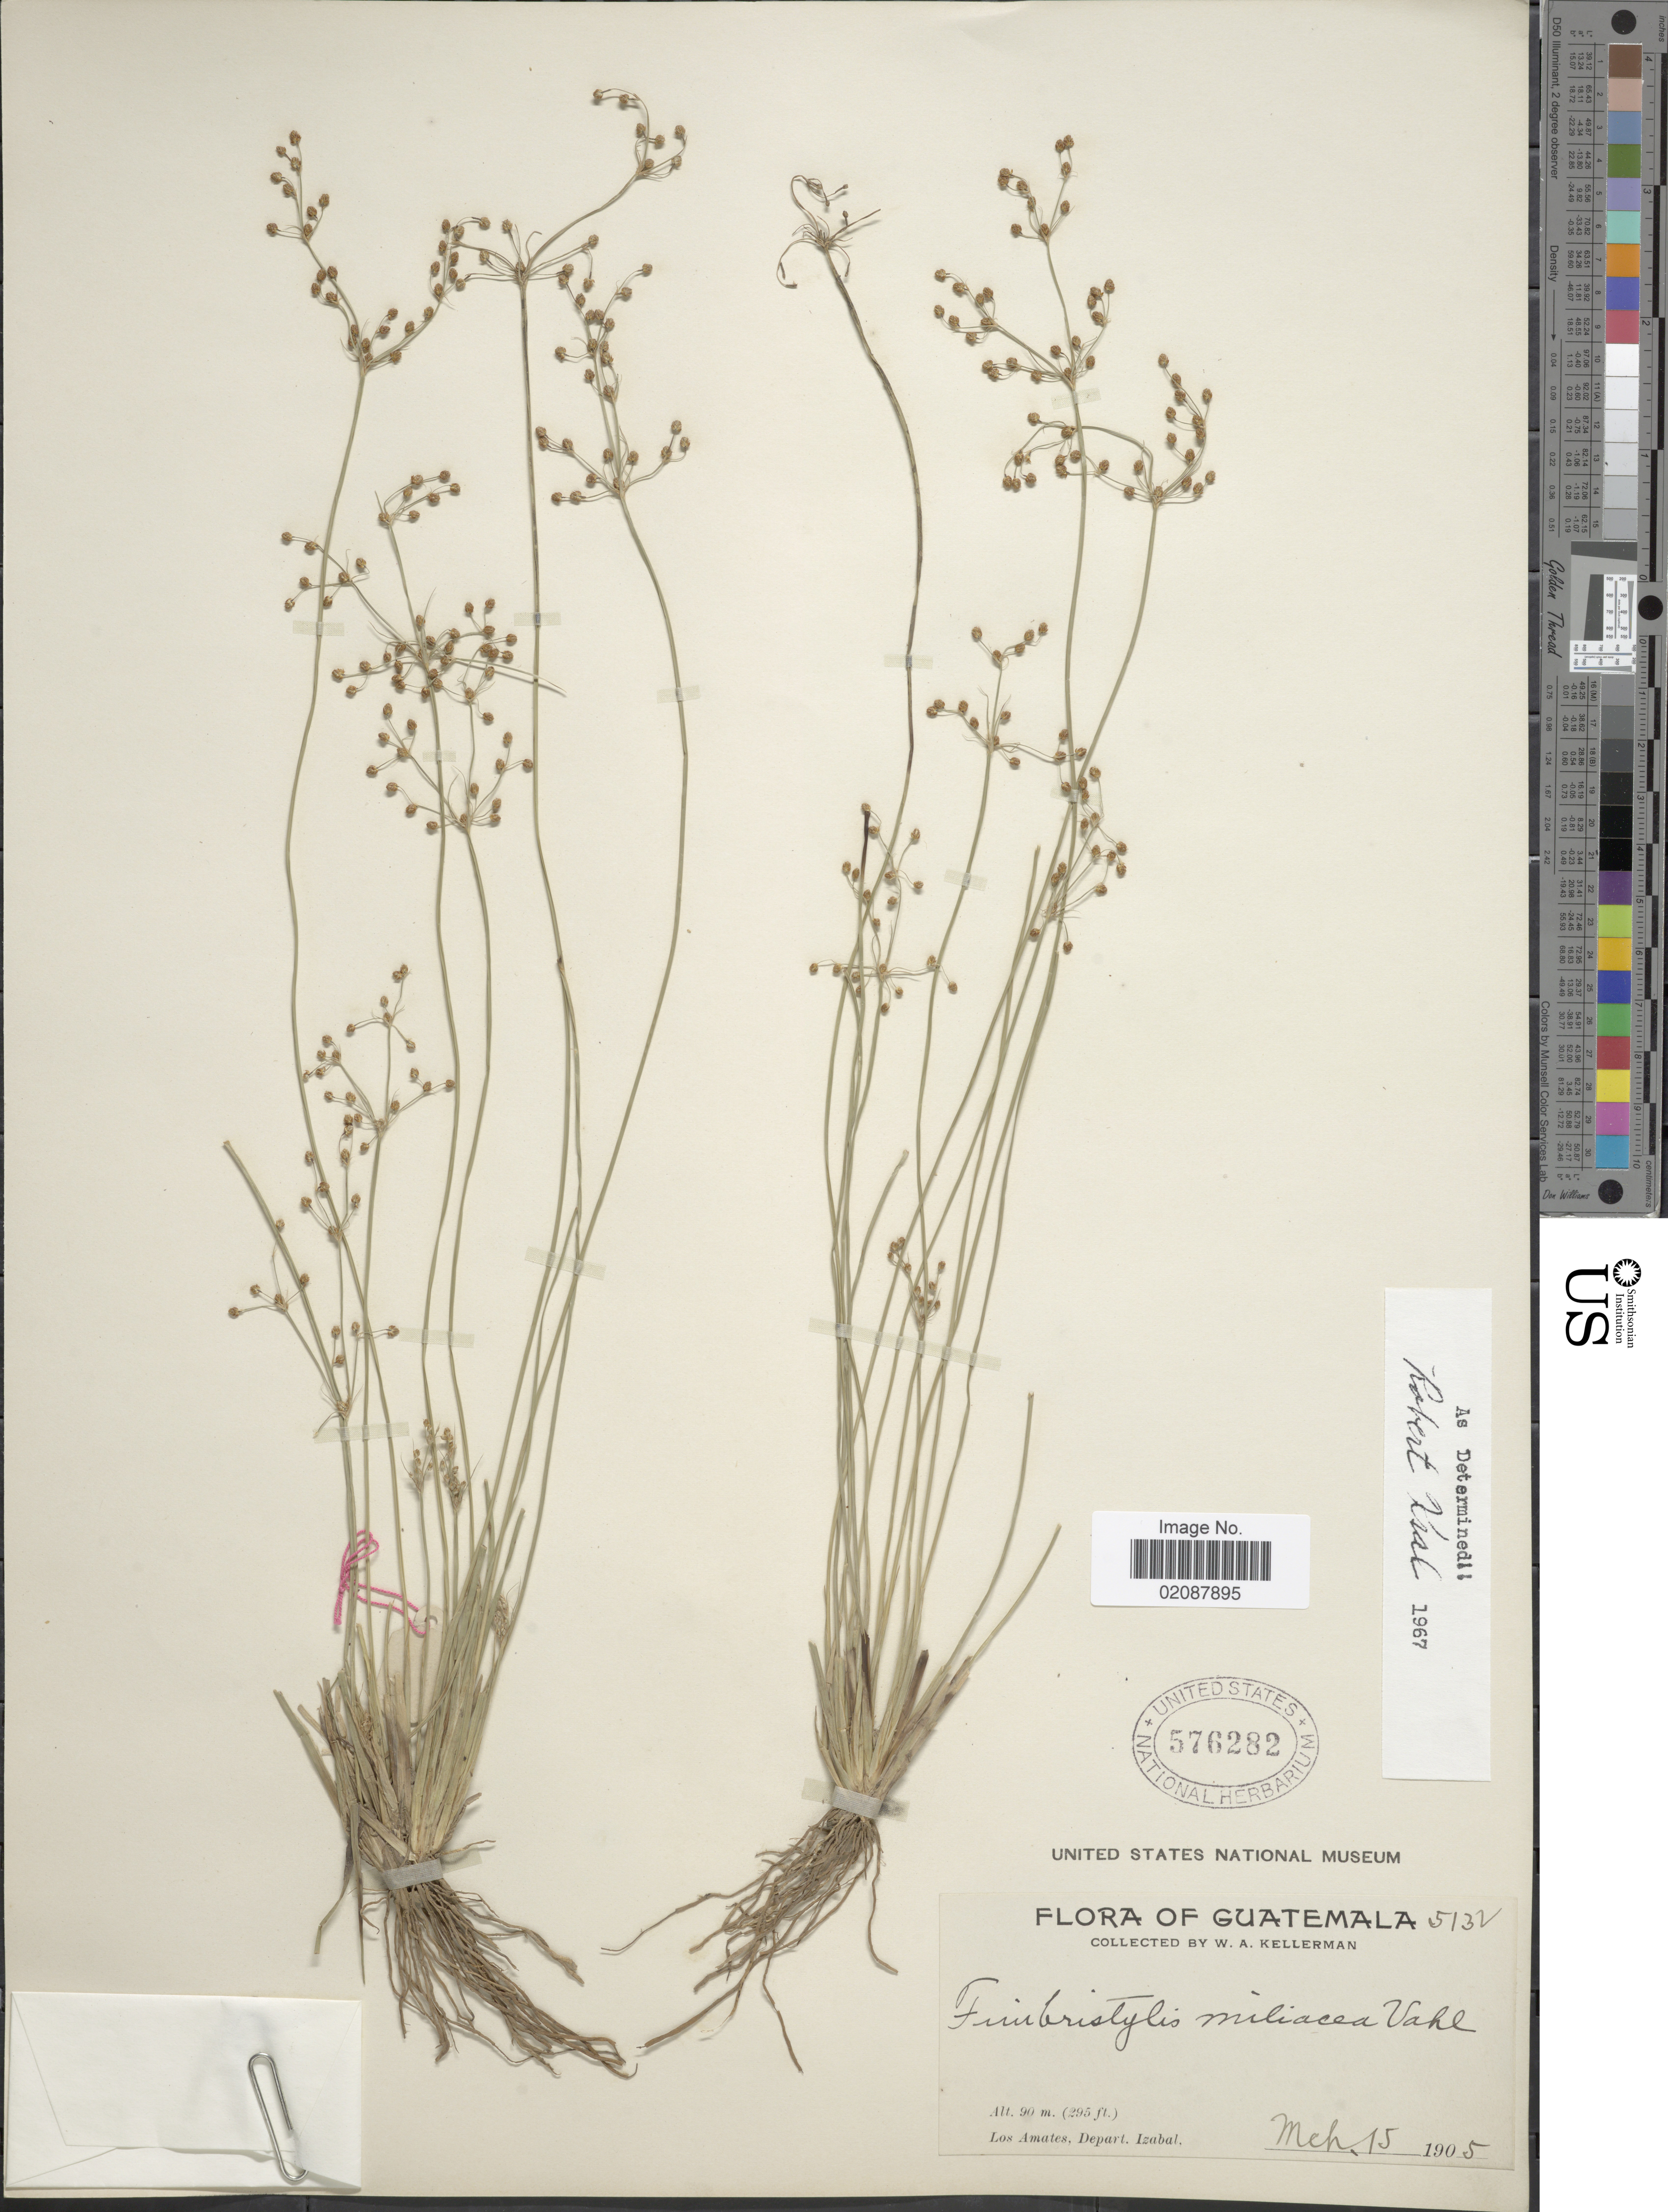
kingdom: Plantae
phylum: Tracheophyta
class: Liliopsida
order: Poales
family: Cyperaceae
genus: Fimbristylis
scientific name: Fimbristylis littoralis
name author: Gaudich.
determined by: Strong, M. T., (US), Smithsonian Institution - National Museum of Natural History (UNITED STATES)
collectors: W. Kellerman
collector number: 5132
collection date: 1905-03-15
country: Guatemala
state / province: Izabal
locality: Los Amates, Depart. Izabal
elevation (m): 90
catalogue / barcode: US 576282